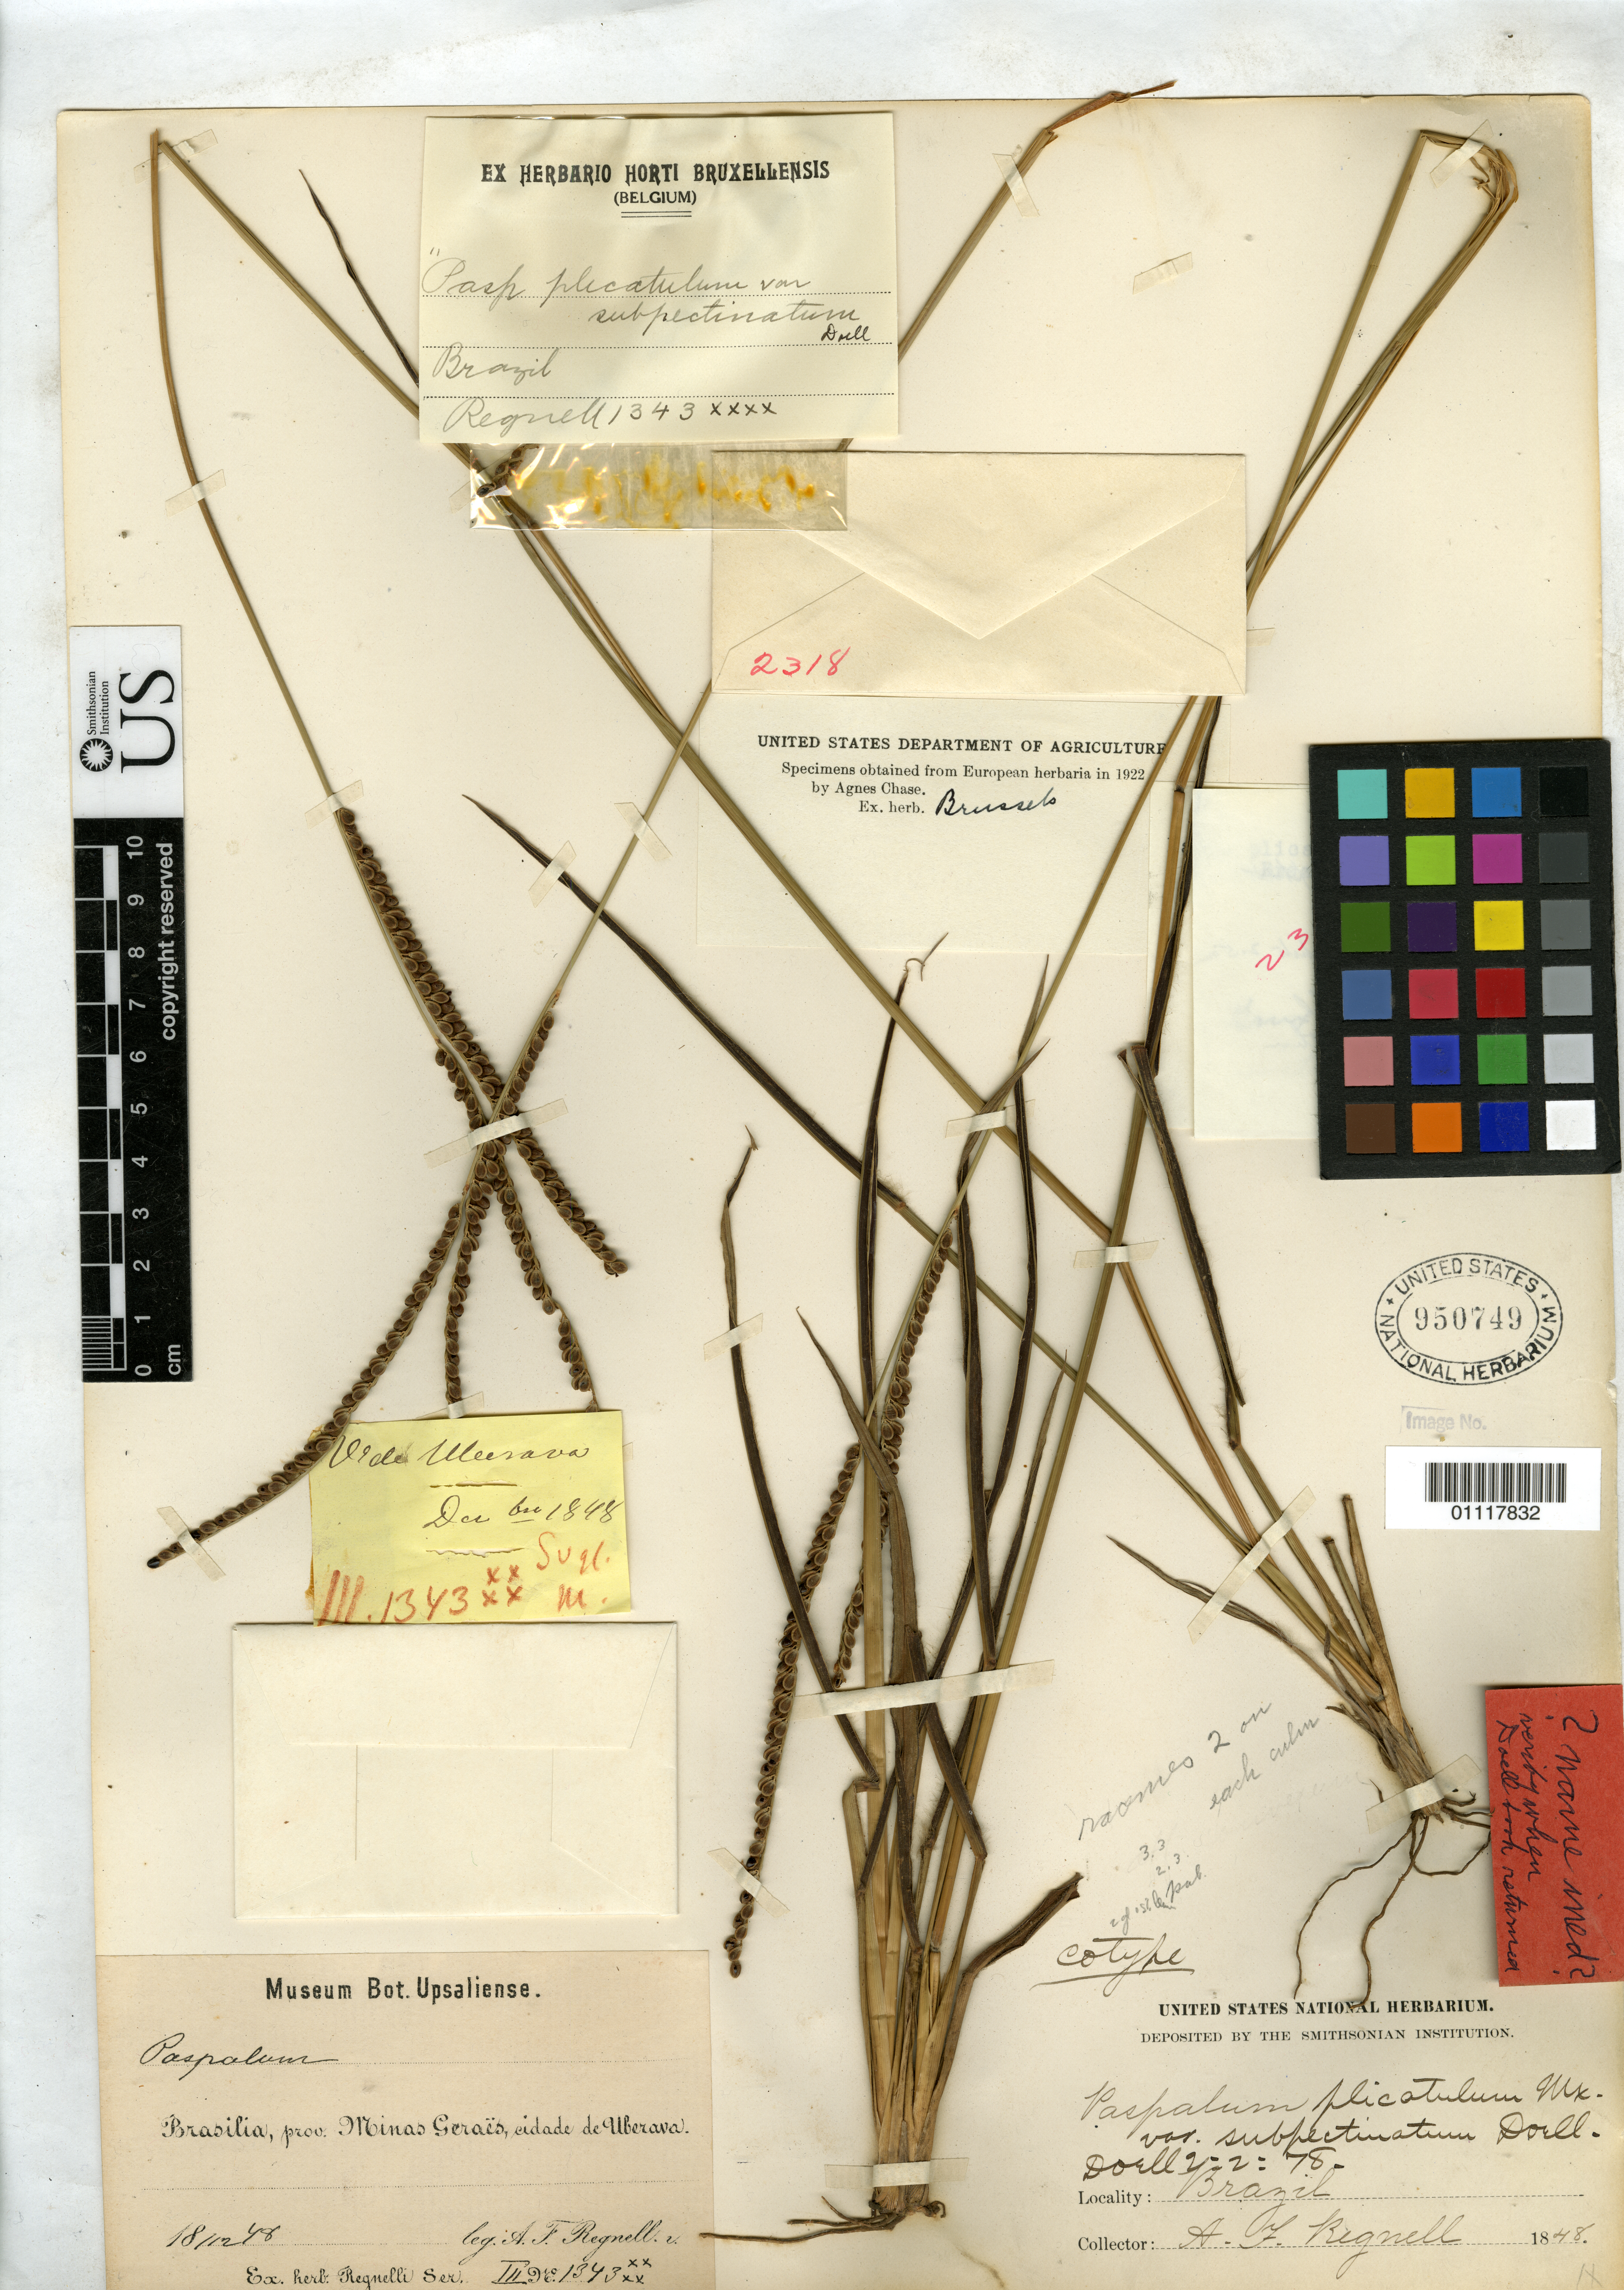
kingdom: Plantae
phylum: Tracheophyta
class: Liliopsida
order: Poales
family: Poaceae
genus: Paspalum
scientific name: Paspalum plicatulum var. subpectinatum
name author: Döll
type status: Type Collection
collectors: A. F. Regnell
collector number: III 1343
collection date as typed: Dec 1848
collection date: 1848-12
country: Brazil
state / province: Minas Gerais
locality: Uberava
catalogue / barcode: US 950749